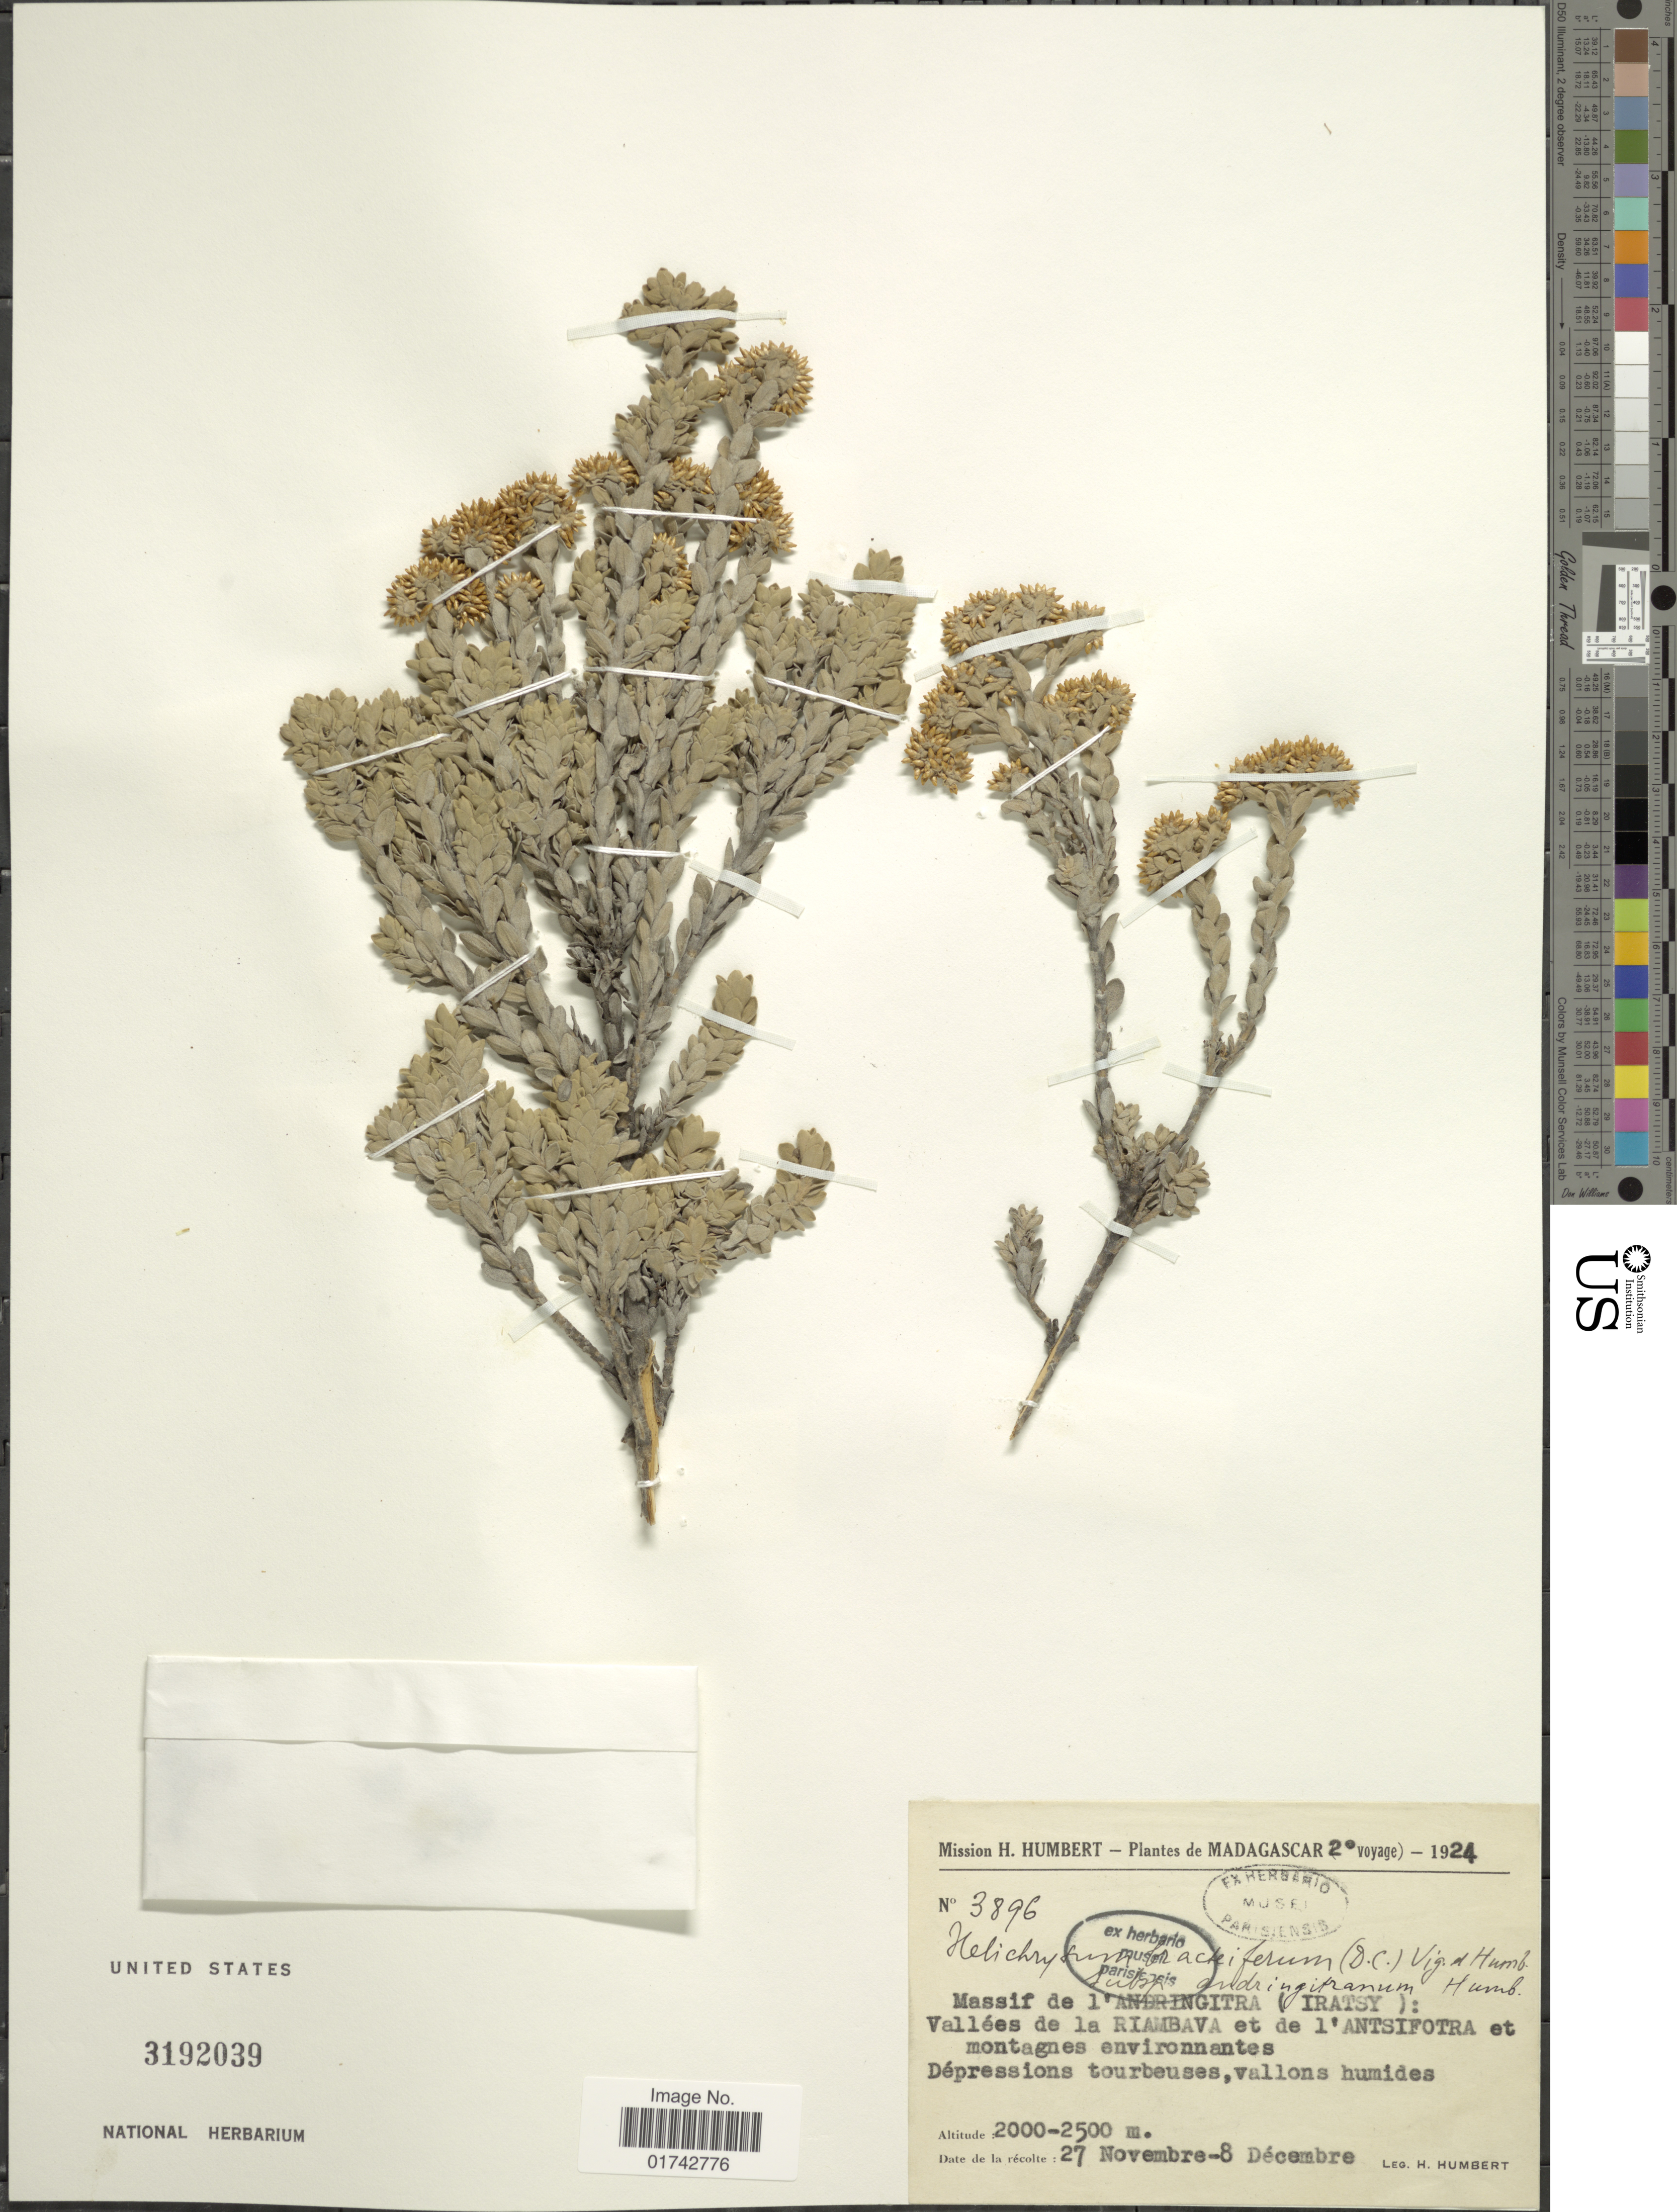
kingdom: Plantae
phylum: Tracheophyta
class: Magnoliopsida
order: Asterales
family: Asteraceae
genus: Helichrysum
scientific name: Helichrysum bracteiferum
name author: (DC.) Humbert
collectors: H. Humbert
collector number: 3896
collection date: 1924-11-27/1924-12-08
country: Madagascar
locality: Massif de l Andringitra (Iratsy): Vallées de la Riambava et de l'Antsifotra et montagnes environnantes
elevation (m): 2000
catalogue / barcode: US 3192039